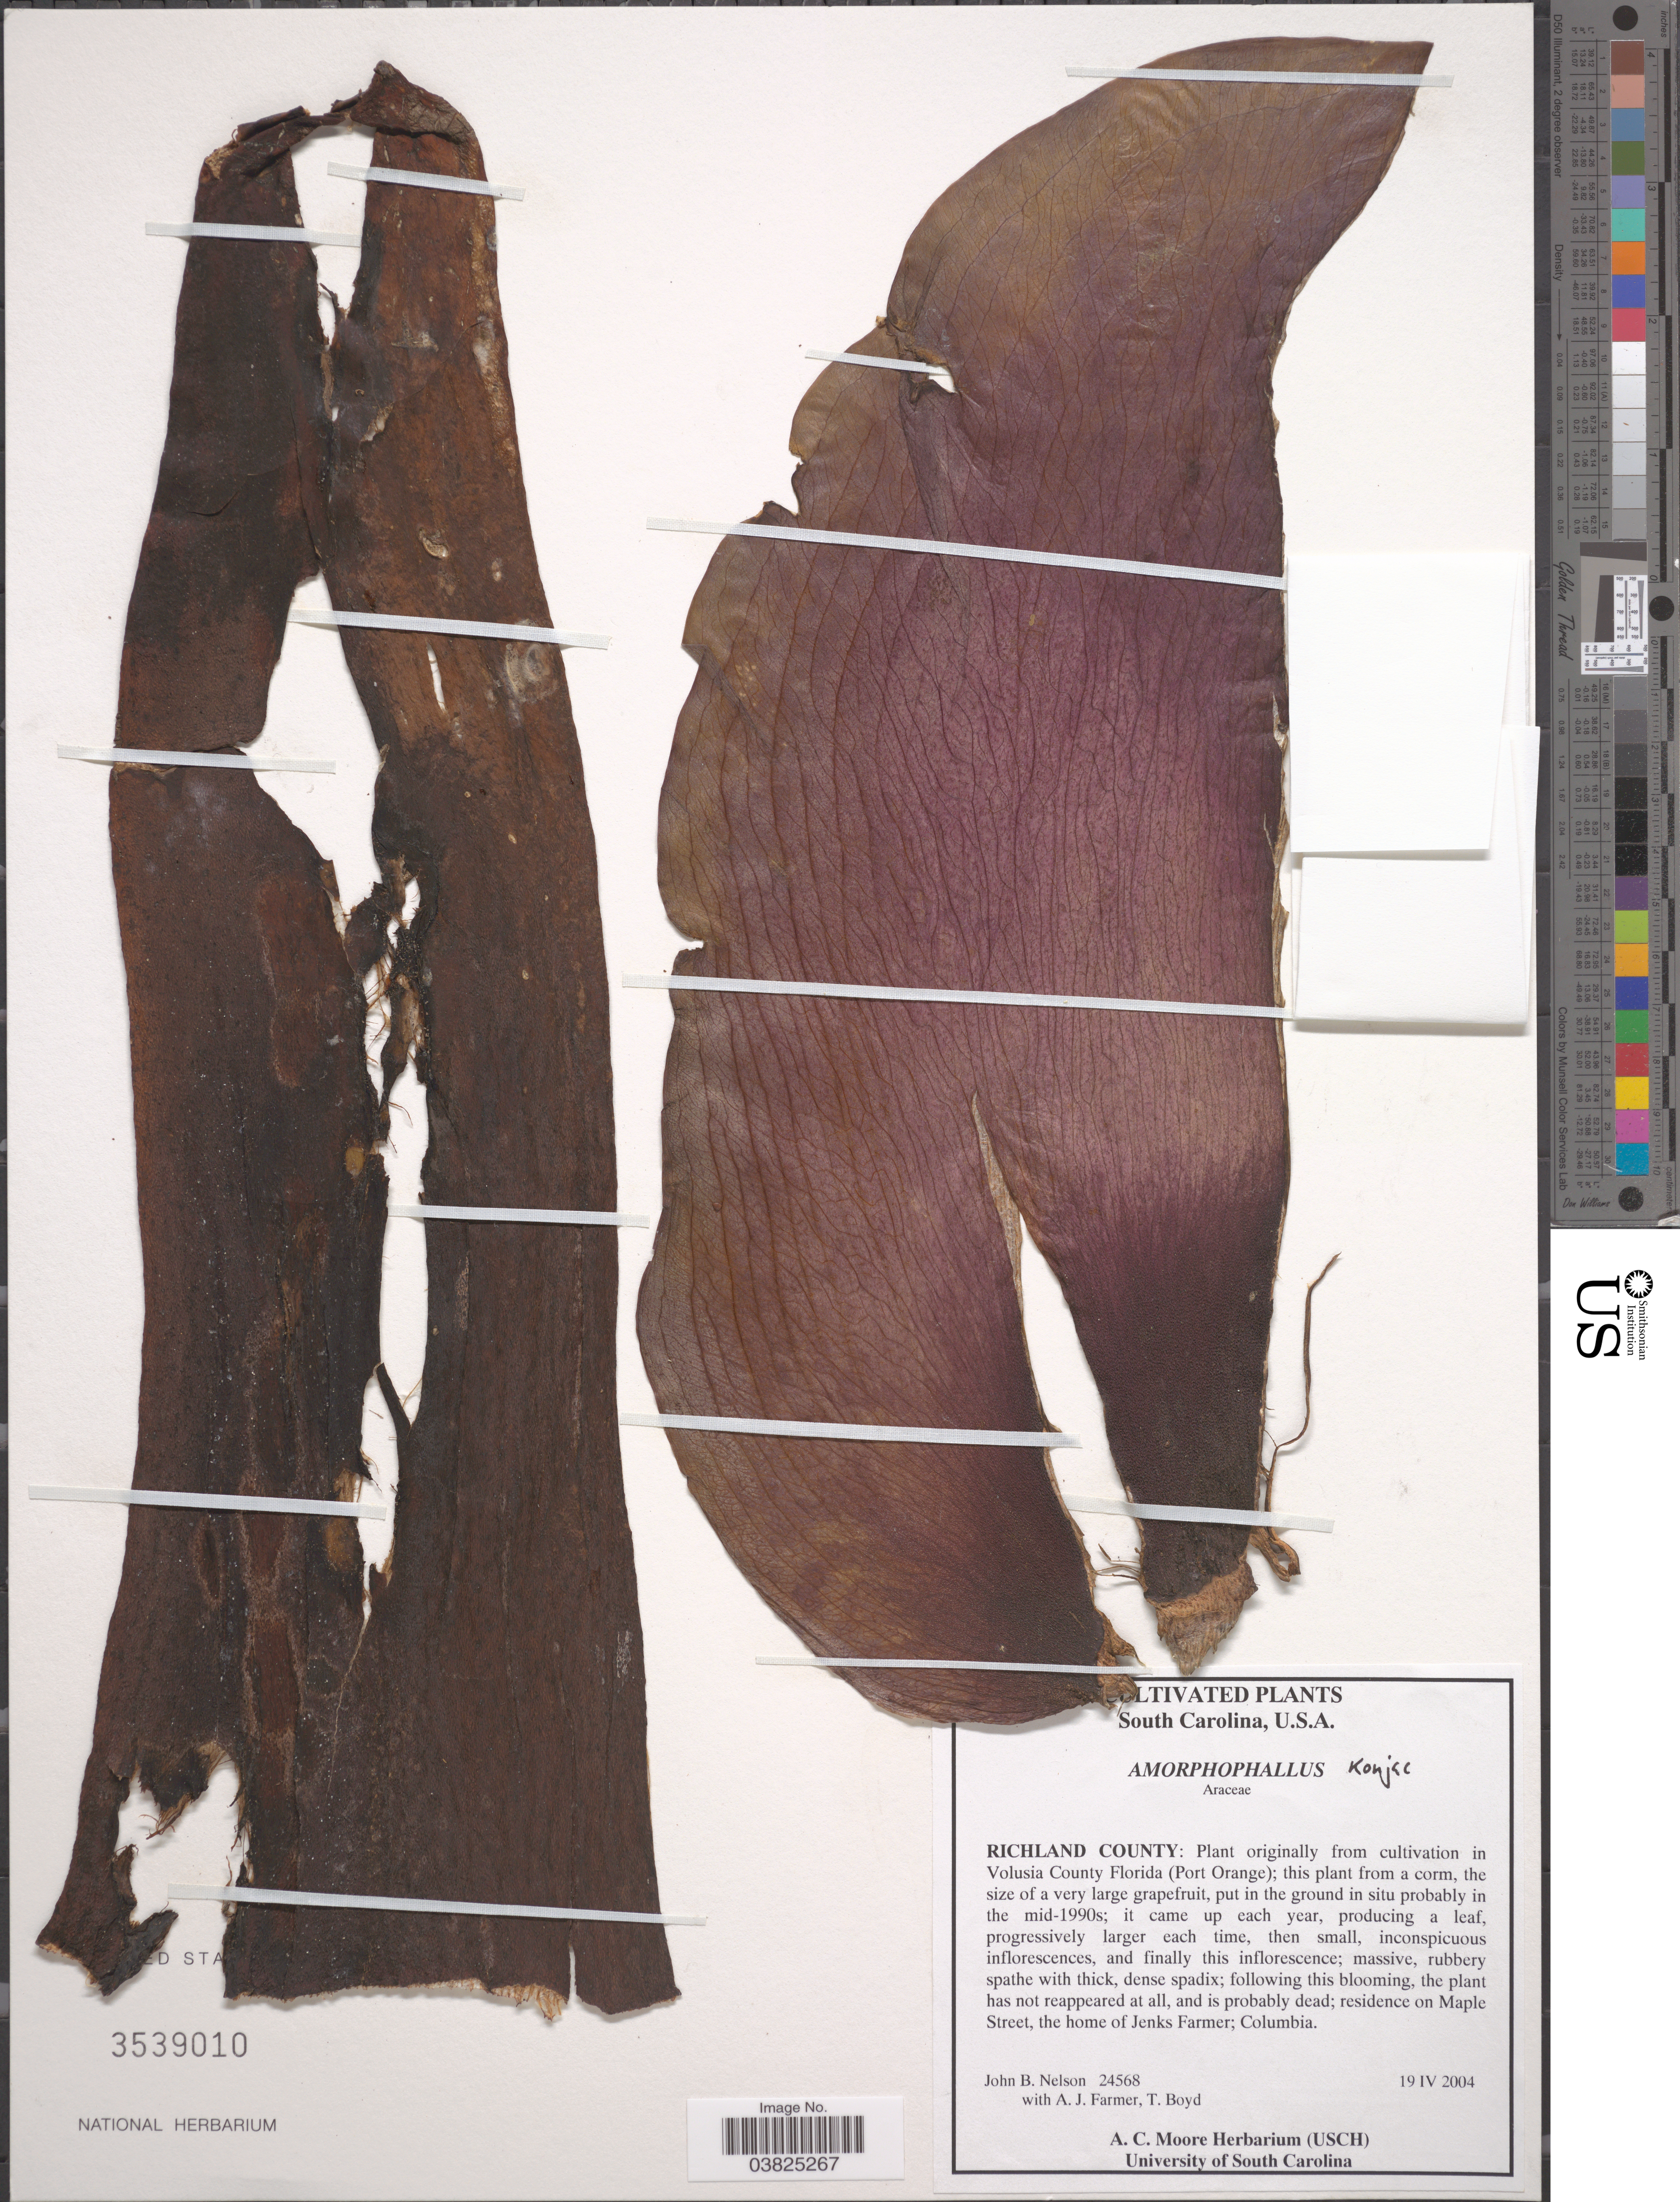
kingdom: Plantae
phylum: Tracheophyta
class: Liliopsida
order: Alismatales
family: Araceae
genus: Amorphophallus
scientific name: Amorphophallus konjac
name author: K. Koch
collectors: J. B. Nelson, A. Farmer & T. Boyd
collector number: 24568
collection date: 2004-04-19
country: United States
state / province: South Carolina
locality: Richland county. Residence on Maple Street, the home of Jenks Farmer; Columbia.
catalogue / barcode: US 3539010